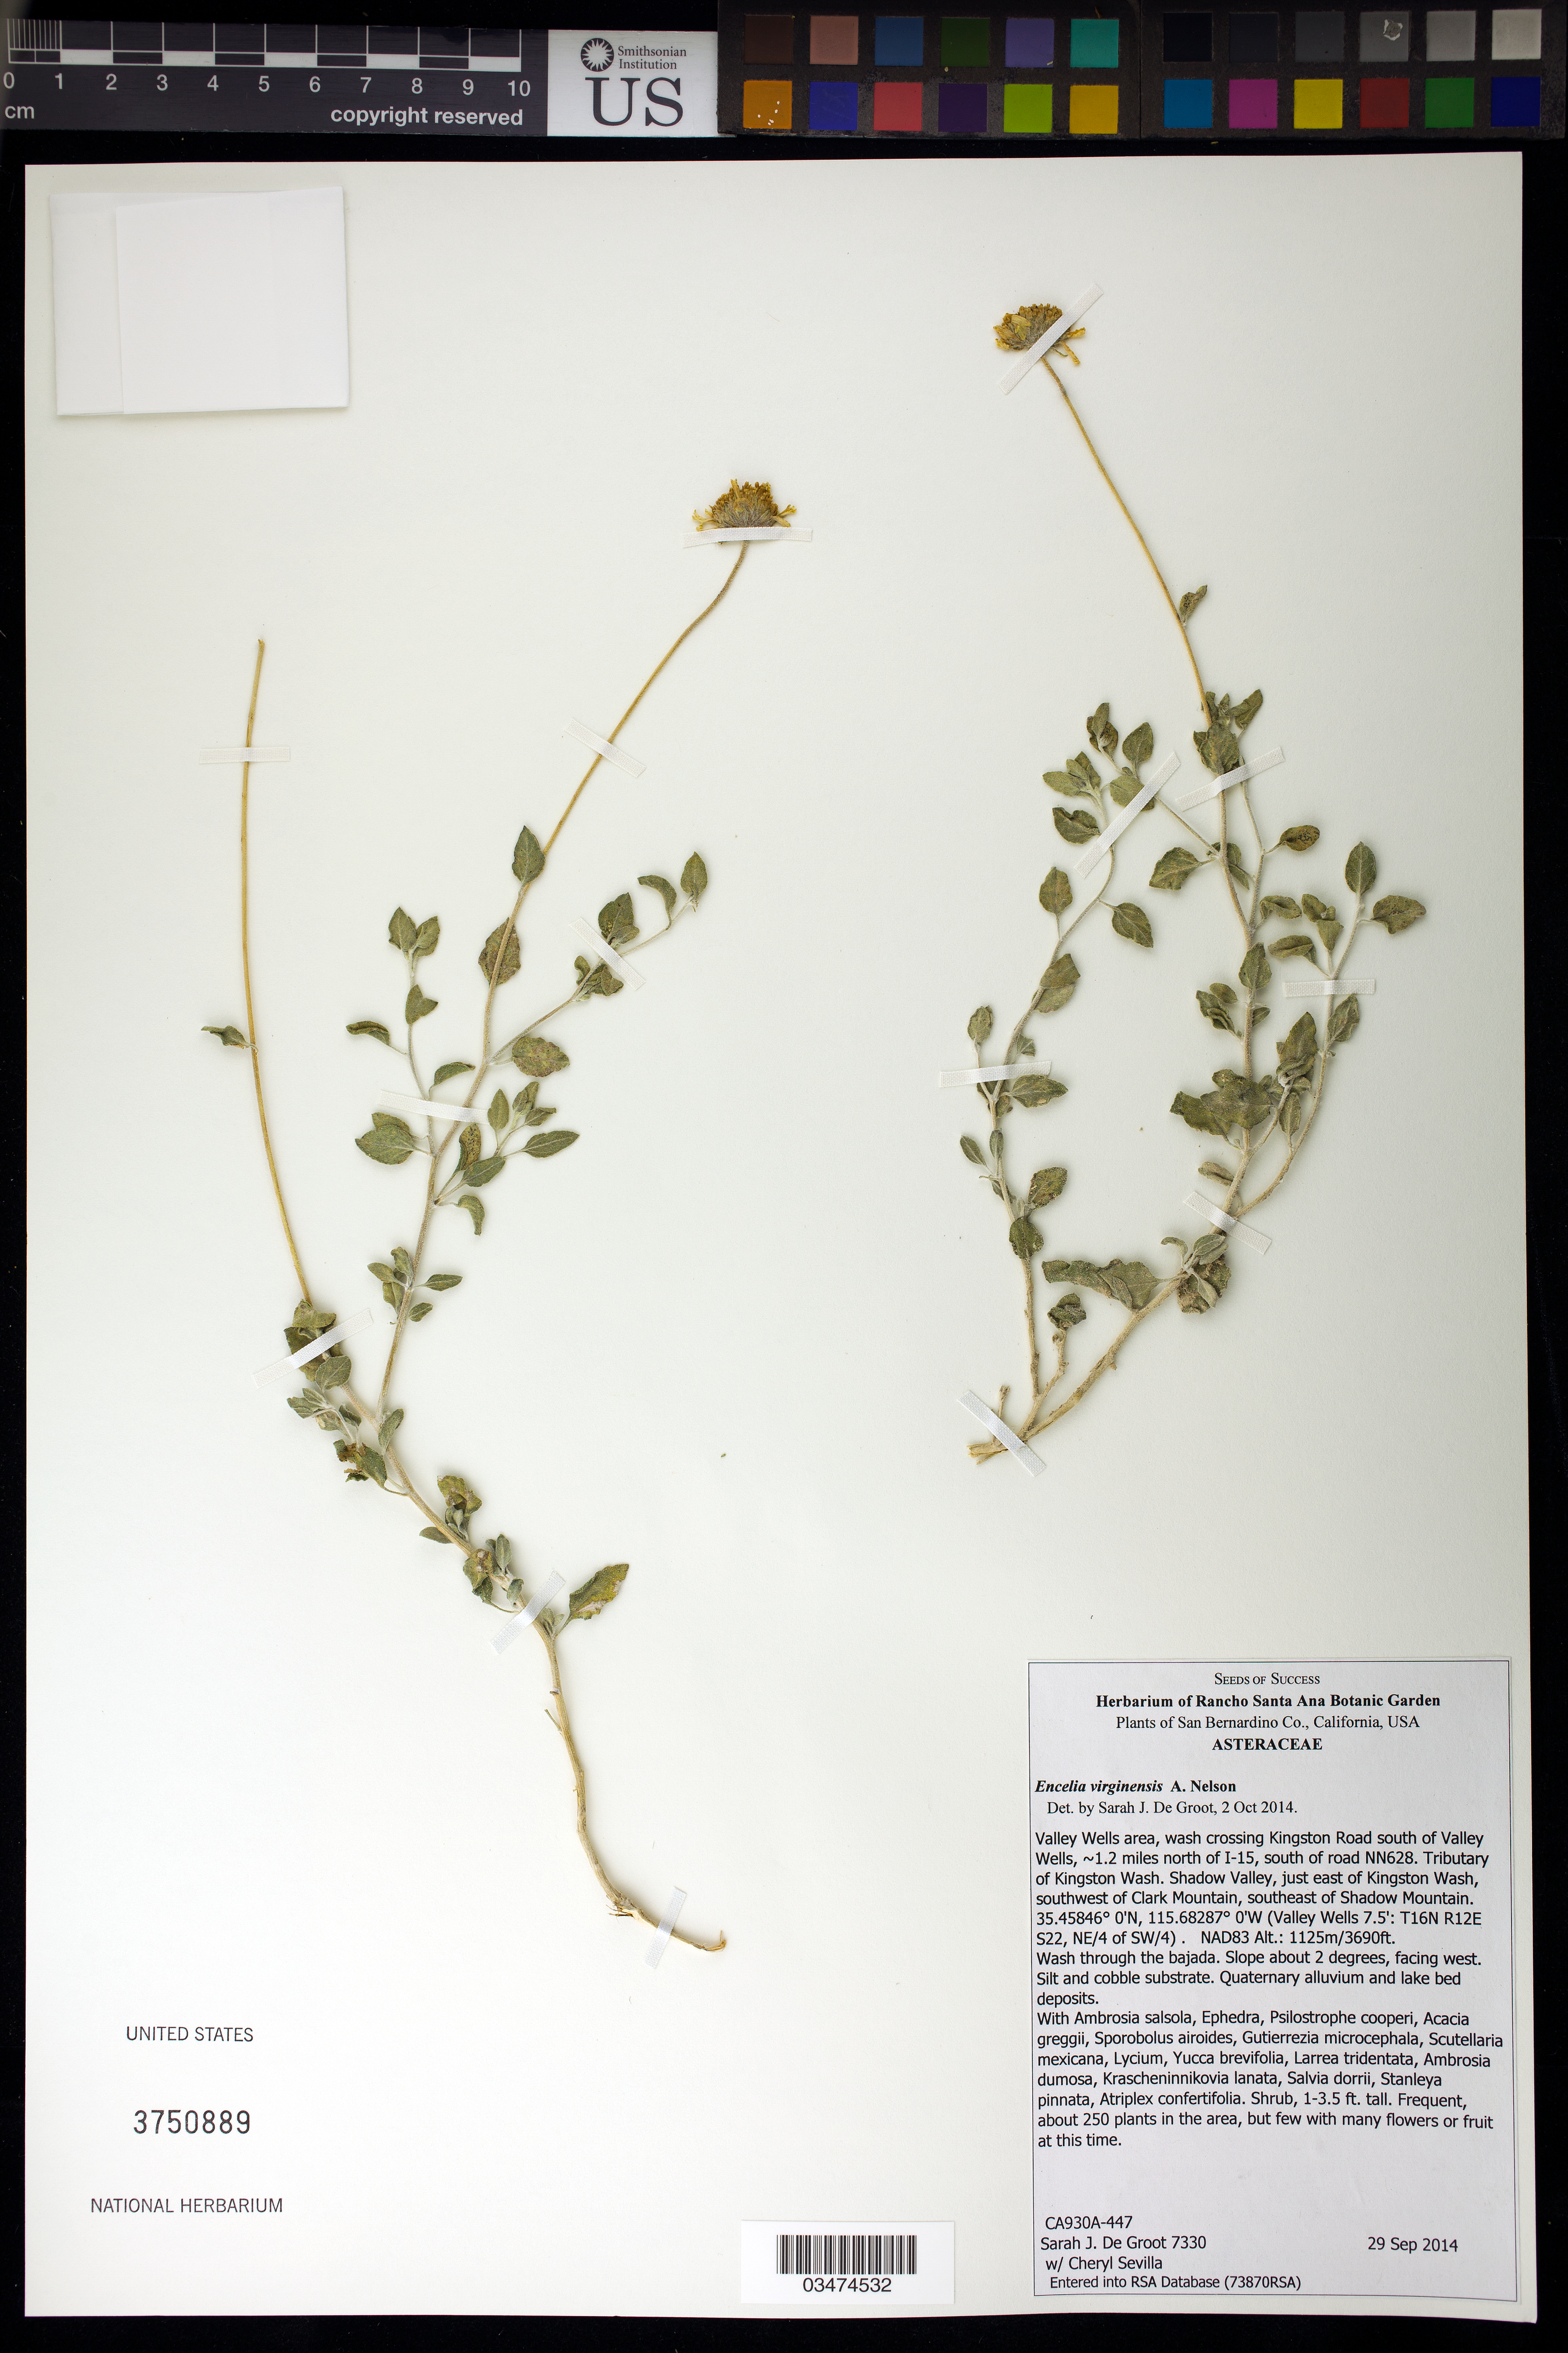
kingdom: Plantae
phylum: Tracheophyta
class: Magnoliopsida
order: Asterales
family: Asteraceae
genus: Encelia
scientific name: Encelia virginensis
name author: A. Nelson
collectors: S. De Groot & C. Sevilla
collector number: CA930A-447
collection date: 2014-09-29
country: United States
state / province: California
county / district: San Bernardino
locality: Walley Wells area. Shadow Valley, E of Kingston Wash, SW of Clark Mt, SE of Shadow Mt.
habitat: Silt and cobble substrate.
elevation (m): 1125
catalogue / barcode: US 3750889